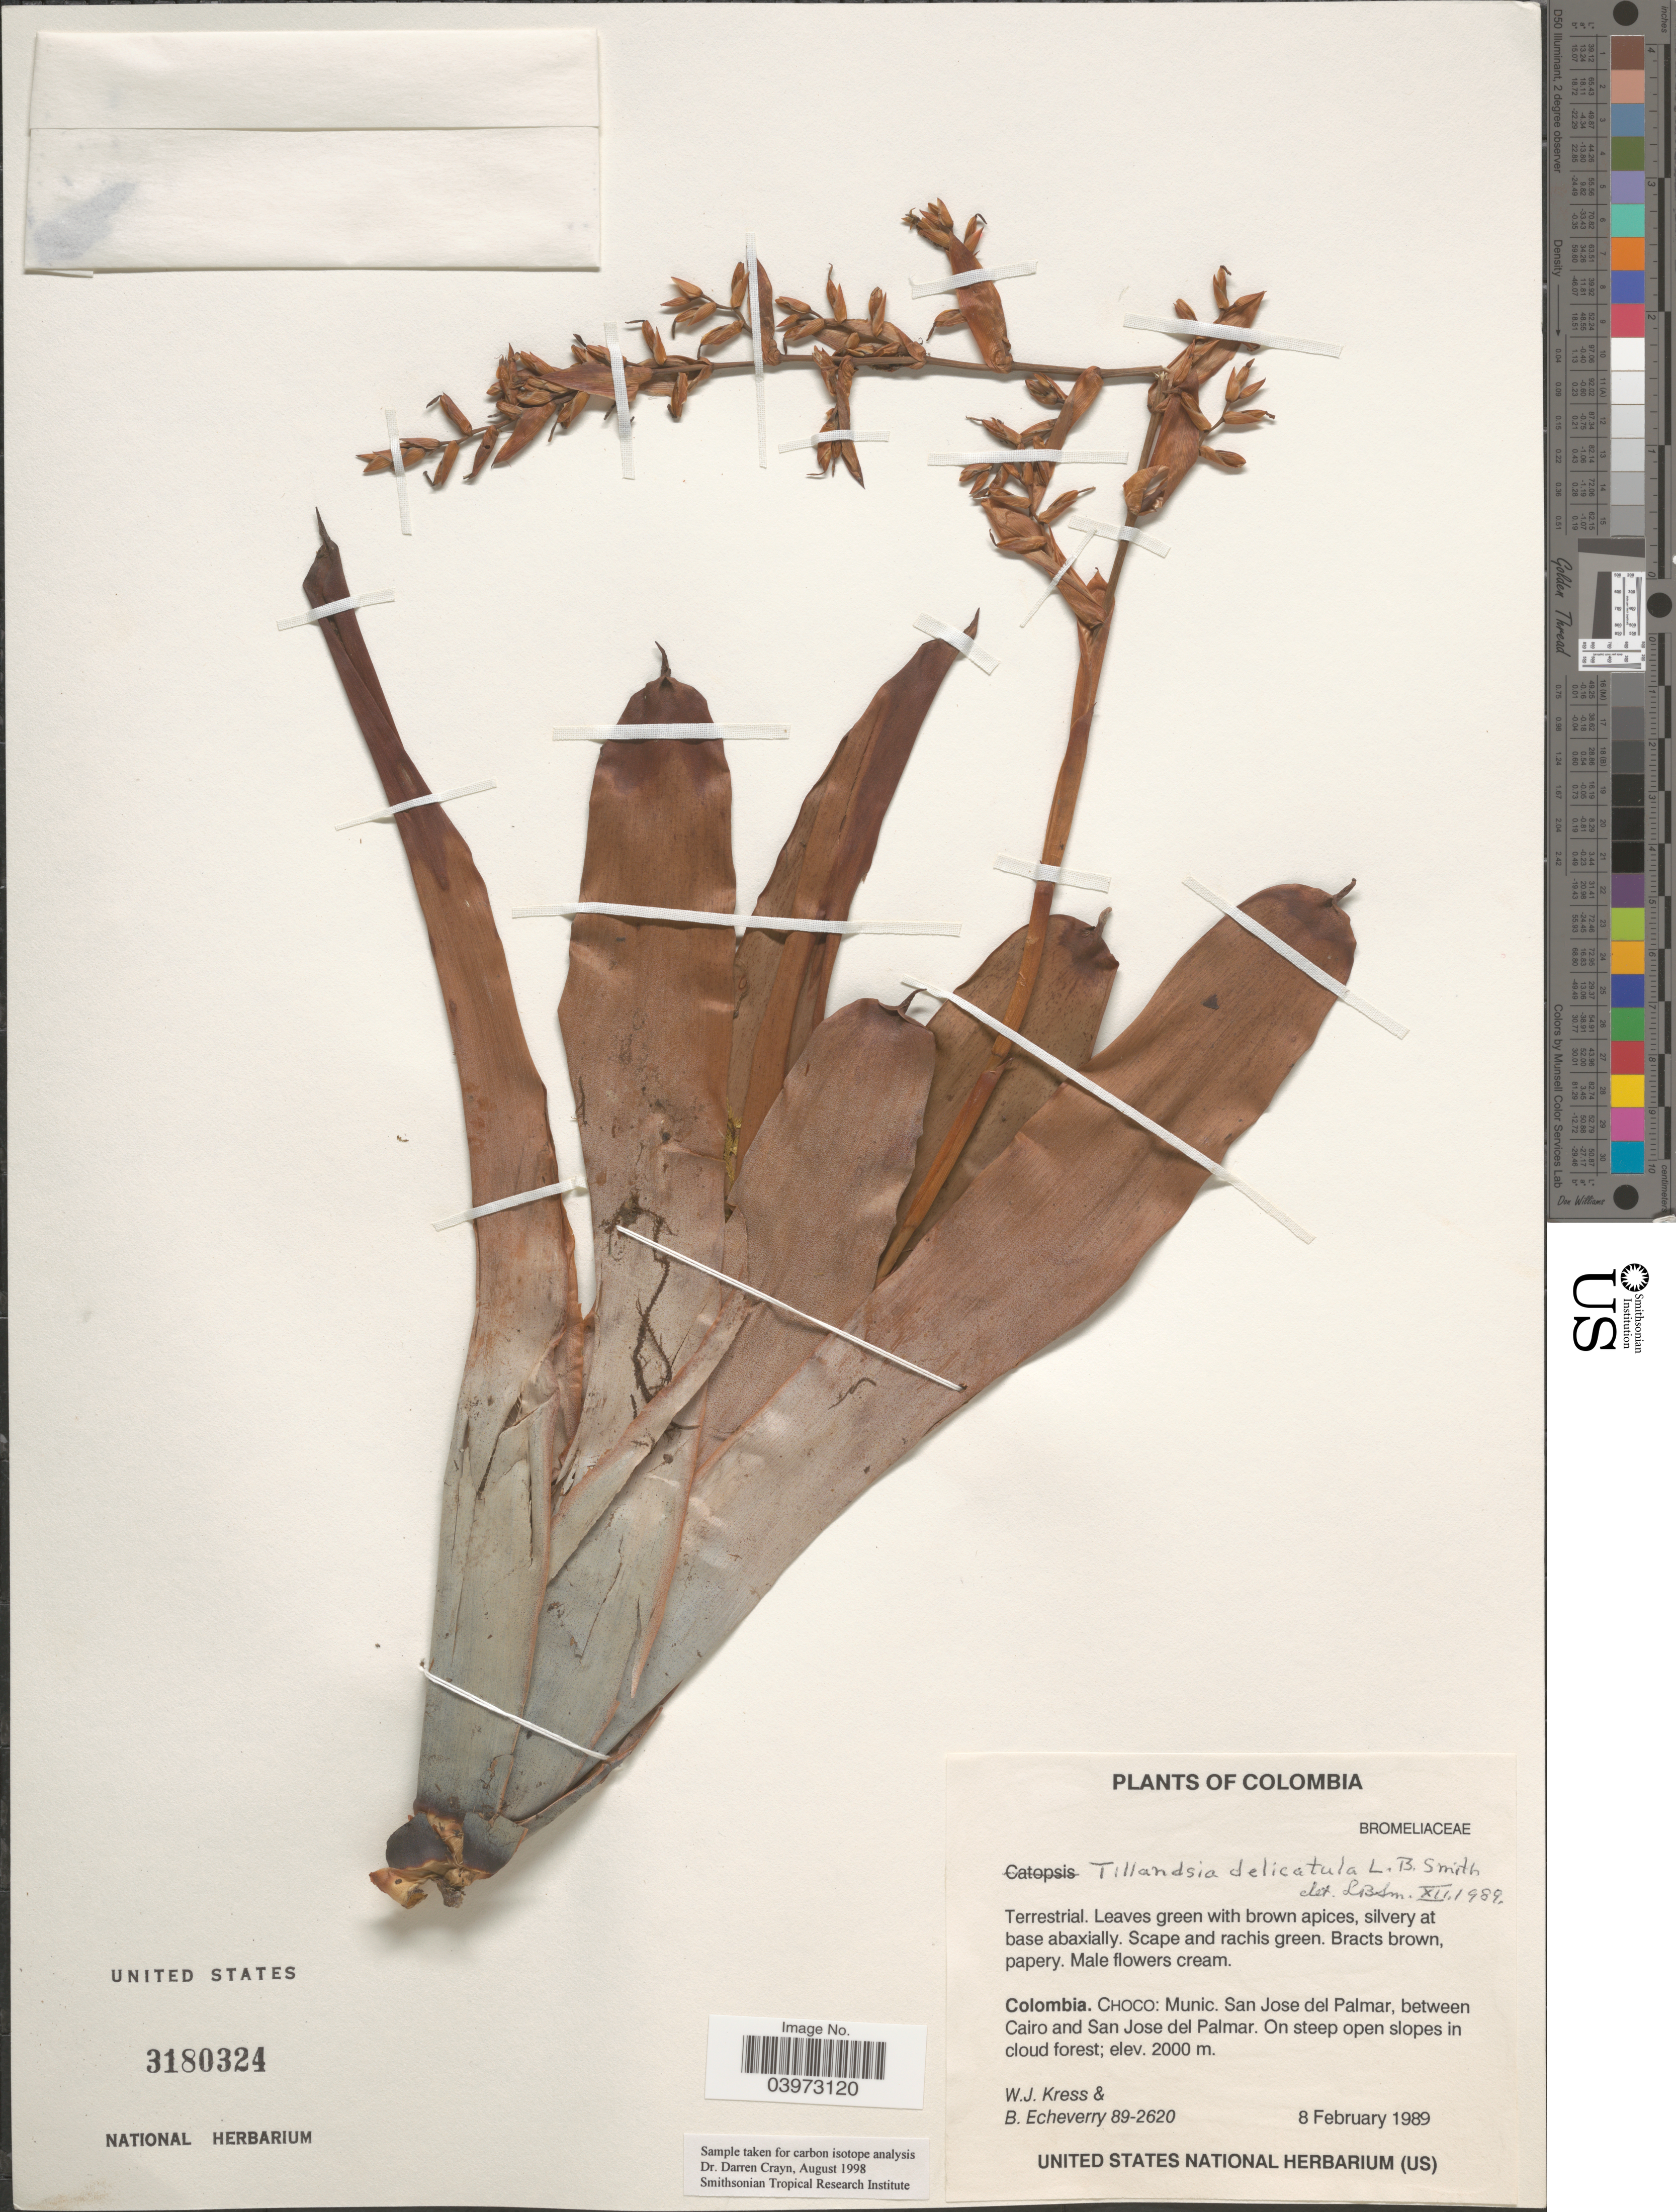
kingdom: Plantae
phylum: Tracheophyta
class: Liliopsida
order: Poales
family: Bromeliaceae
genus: Tillandsia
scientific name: Tillandsia delicatula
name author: L.B. Sm.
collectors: W. J. Kress & B. Echeverry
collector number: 89-2620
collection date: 1989-02-08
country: Colombia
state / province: Chocó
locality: Munic. San Jose del Palmar, between Cairo and San Jose del Palmar.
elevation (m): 2000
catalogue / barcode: US 3180324